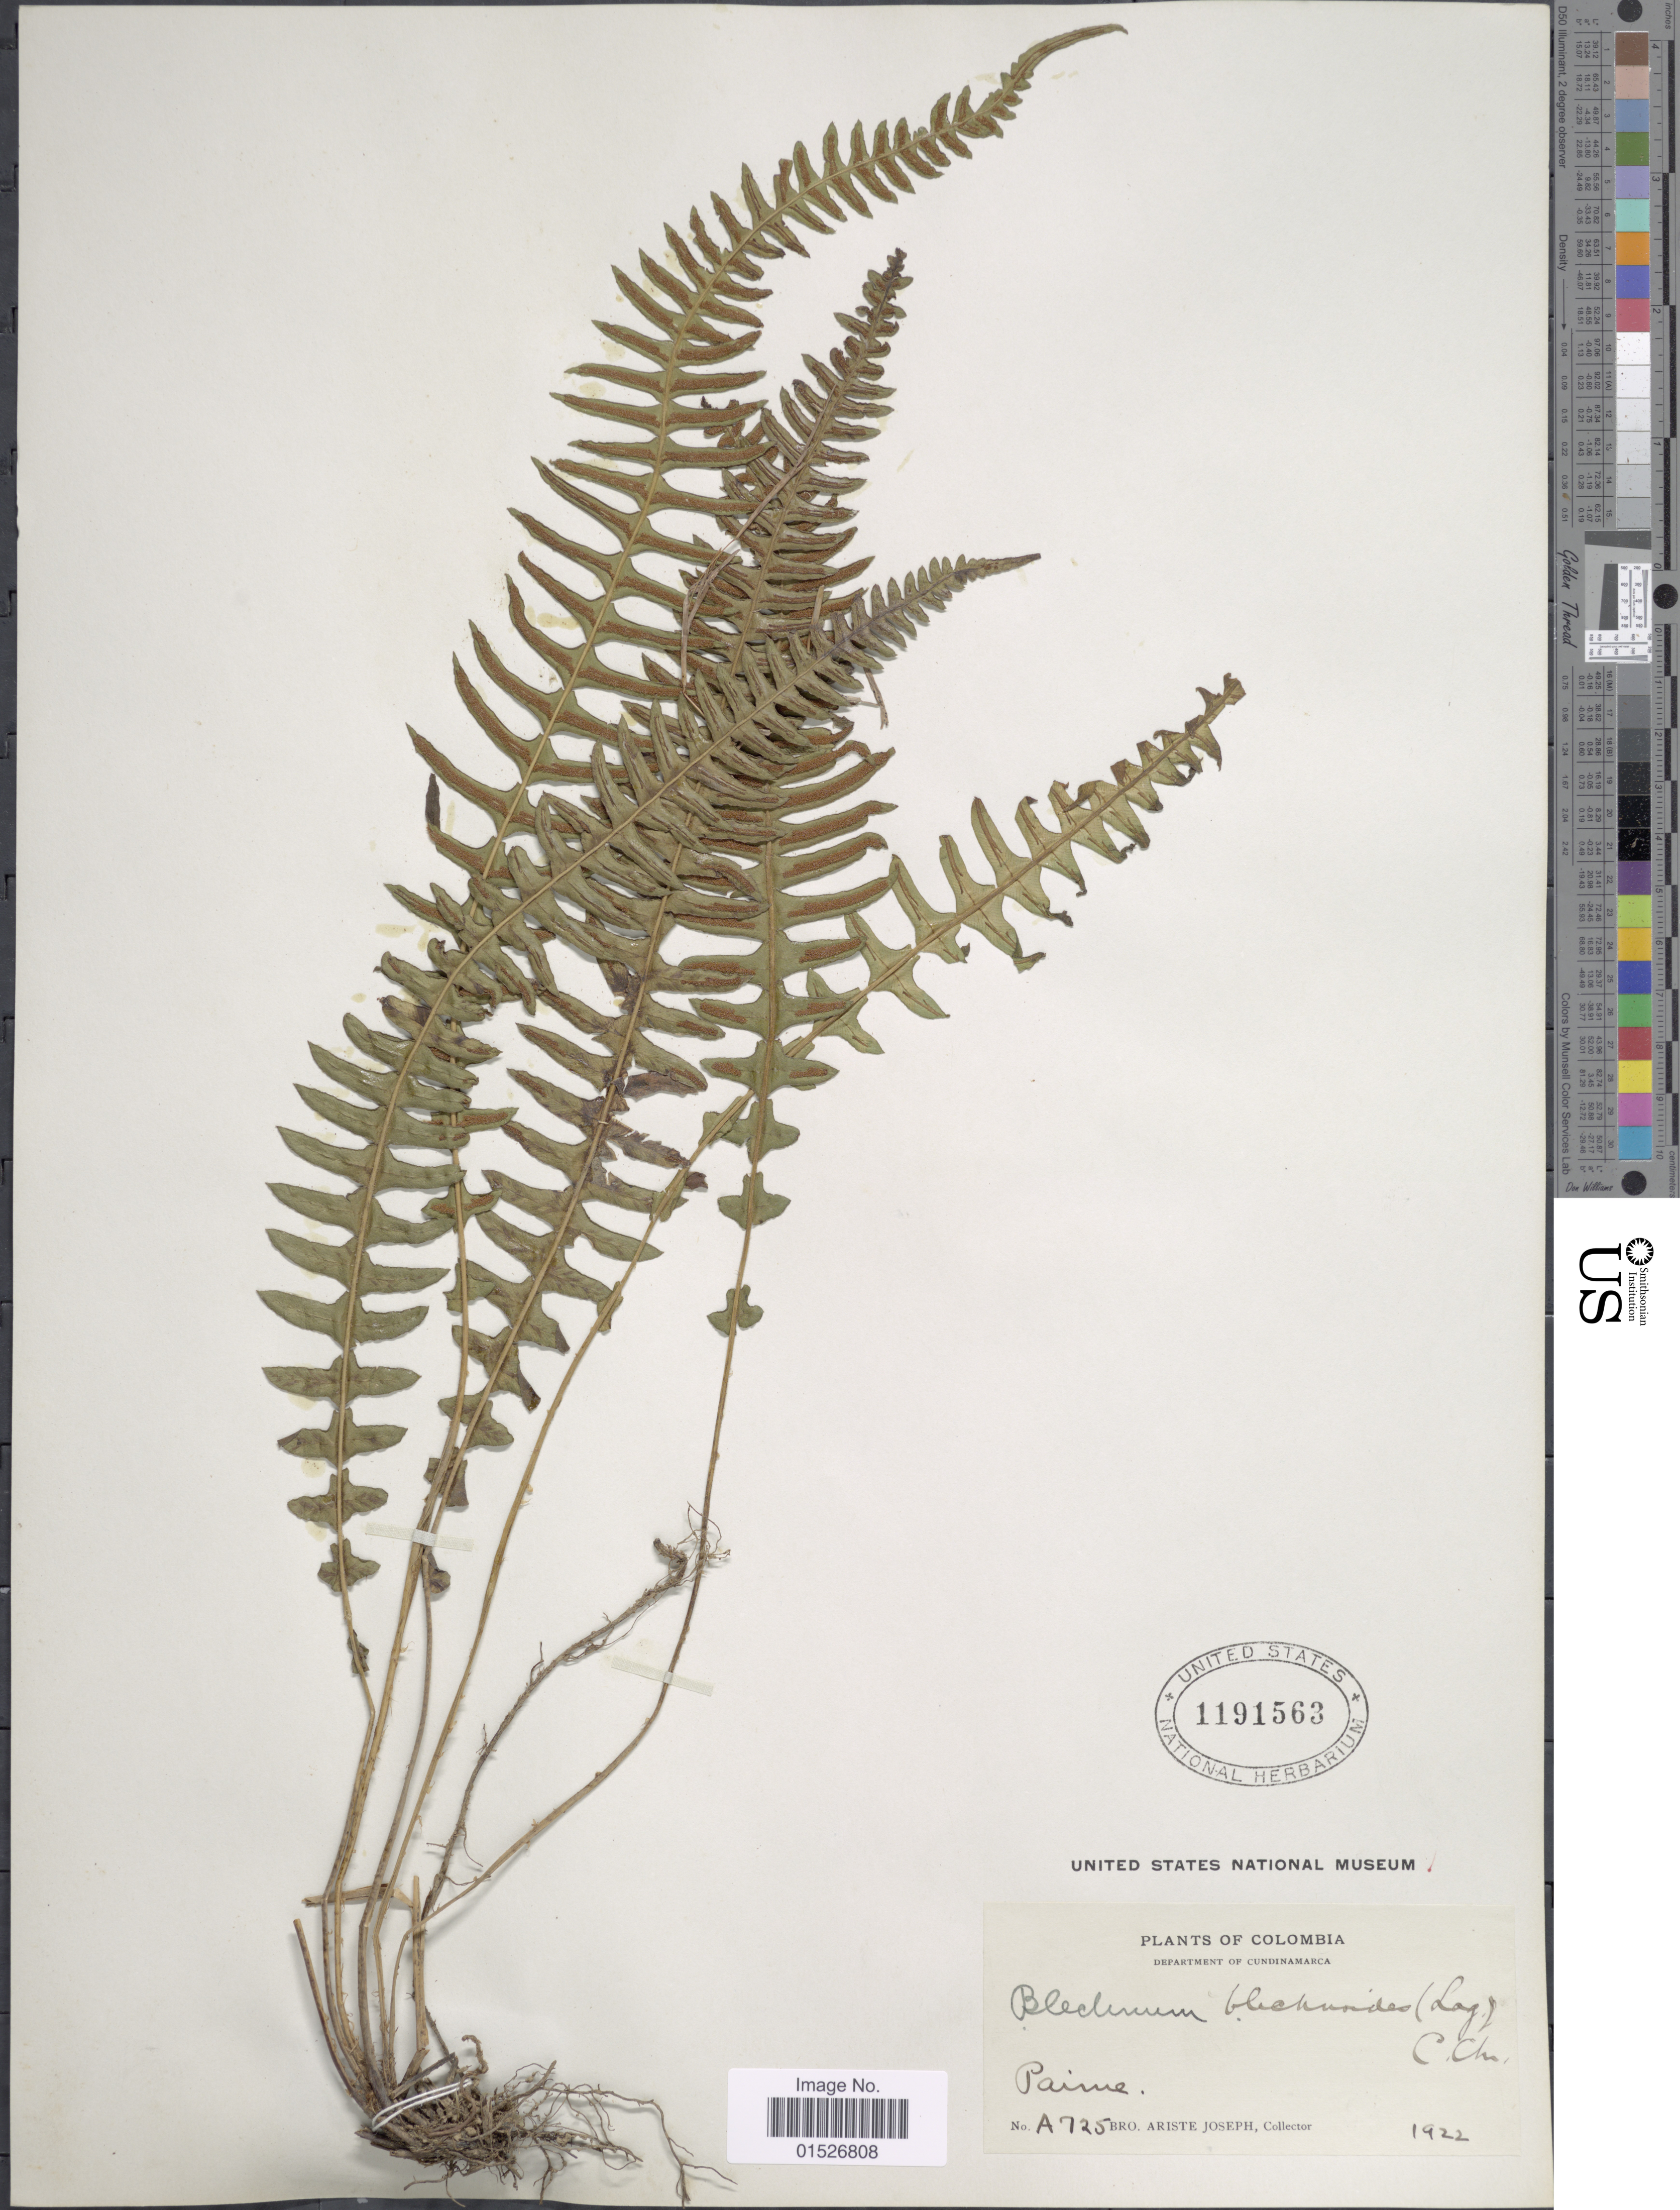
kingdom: Plantae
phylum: Tracheophyta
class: Polypodiopsida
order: Polypodiales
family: Blechnaceae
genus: Blechnum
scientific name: Blechnum polypodioides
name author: Raddi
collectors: Bro. Ariste-Joseph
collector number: A725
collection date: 1922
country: Colombia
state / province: Cundinamarca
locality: Department of Cundinamarca, Paime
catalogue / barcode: US 1191563